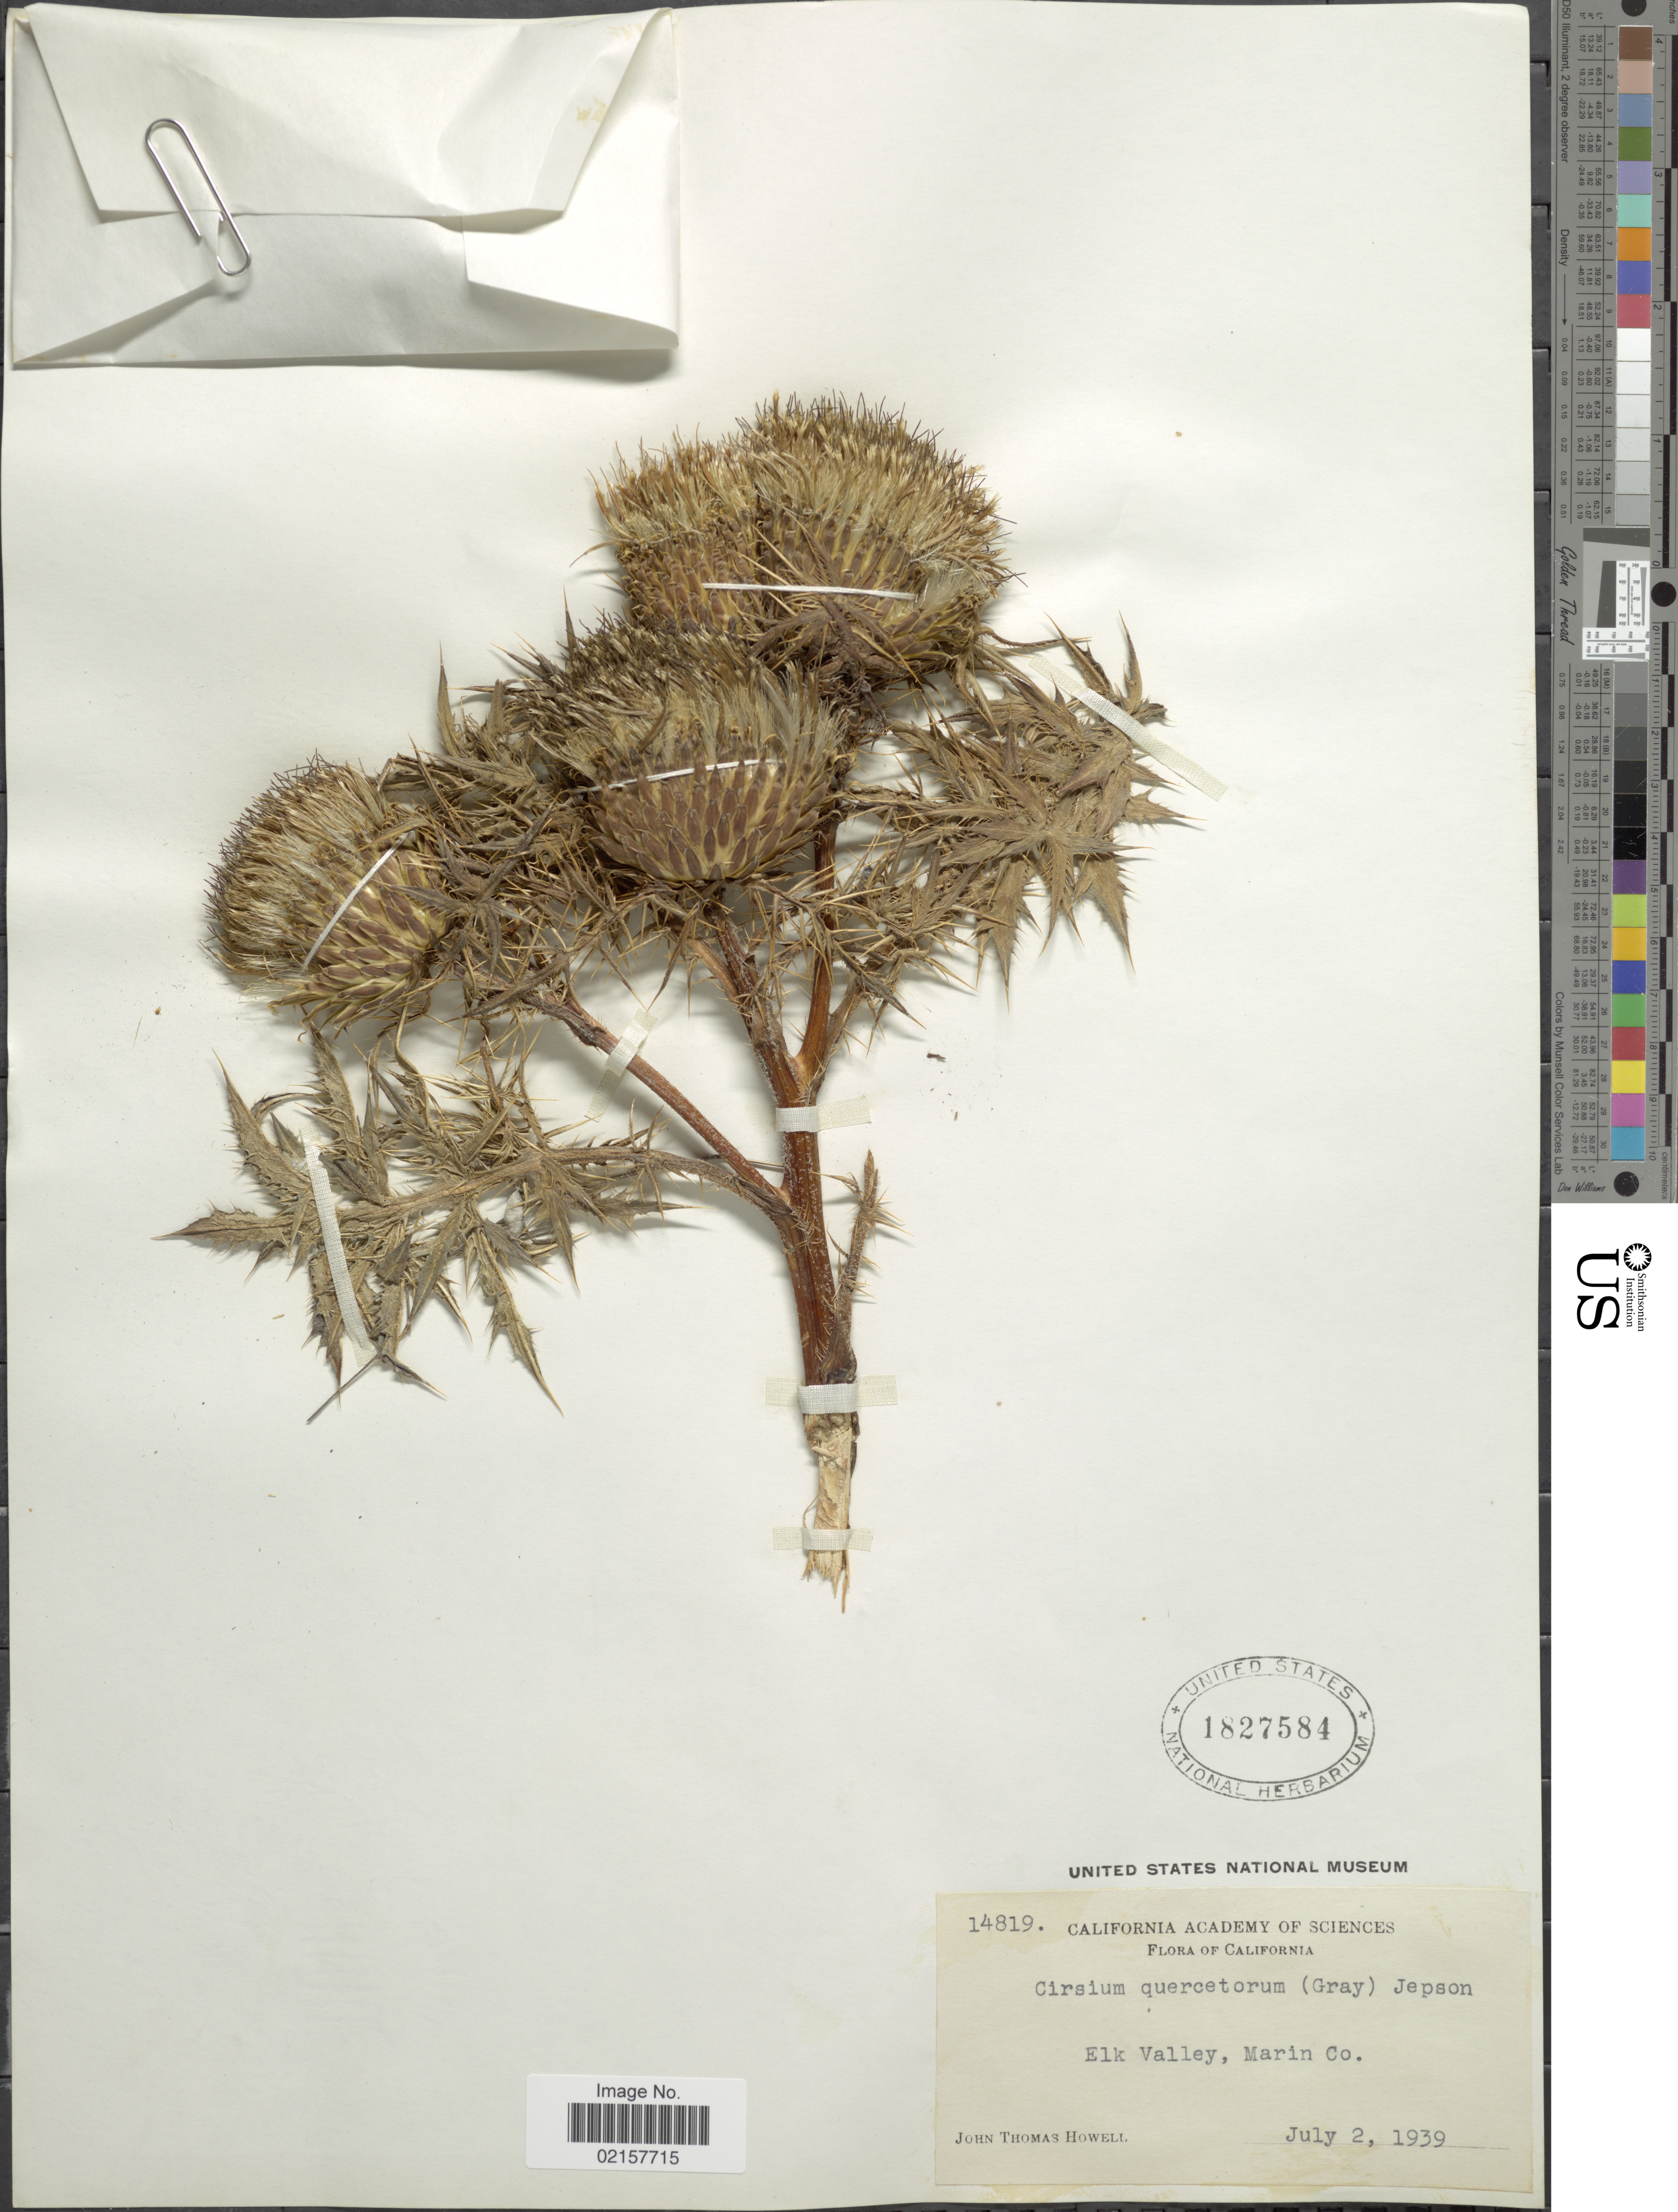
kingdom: Plantae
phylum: Tracheophyta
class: Magnoliopsida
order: Asterales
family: Asteraceae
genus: Cirsium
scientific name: Cirsium quercetorum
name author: (A. Gray) Jeps.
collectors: J. T. Howell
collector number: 14819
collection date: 1939-07-02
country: United States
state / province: California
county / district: Marin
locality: Elk Valley, Marin Co.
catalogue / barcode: US 1827584